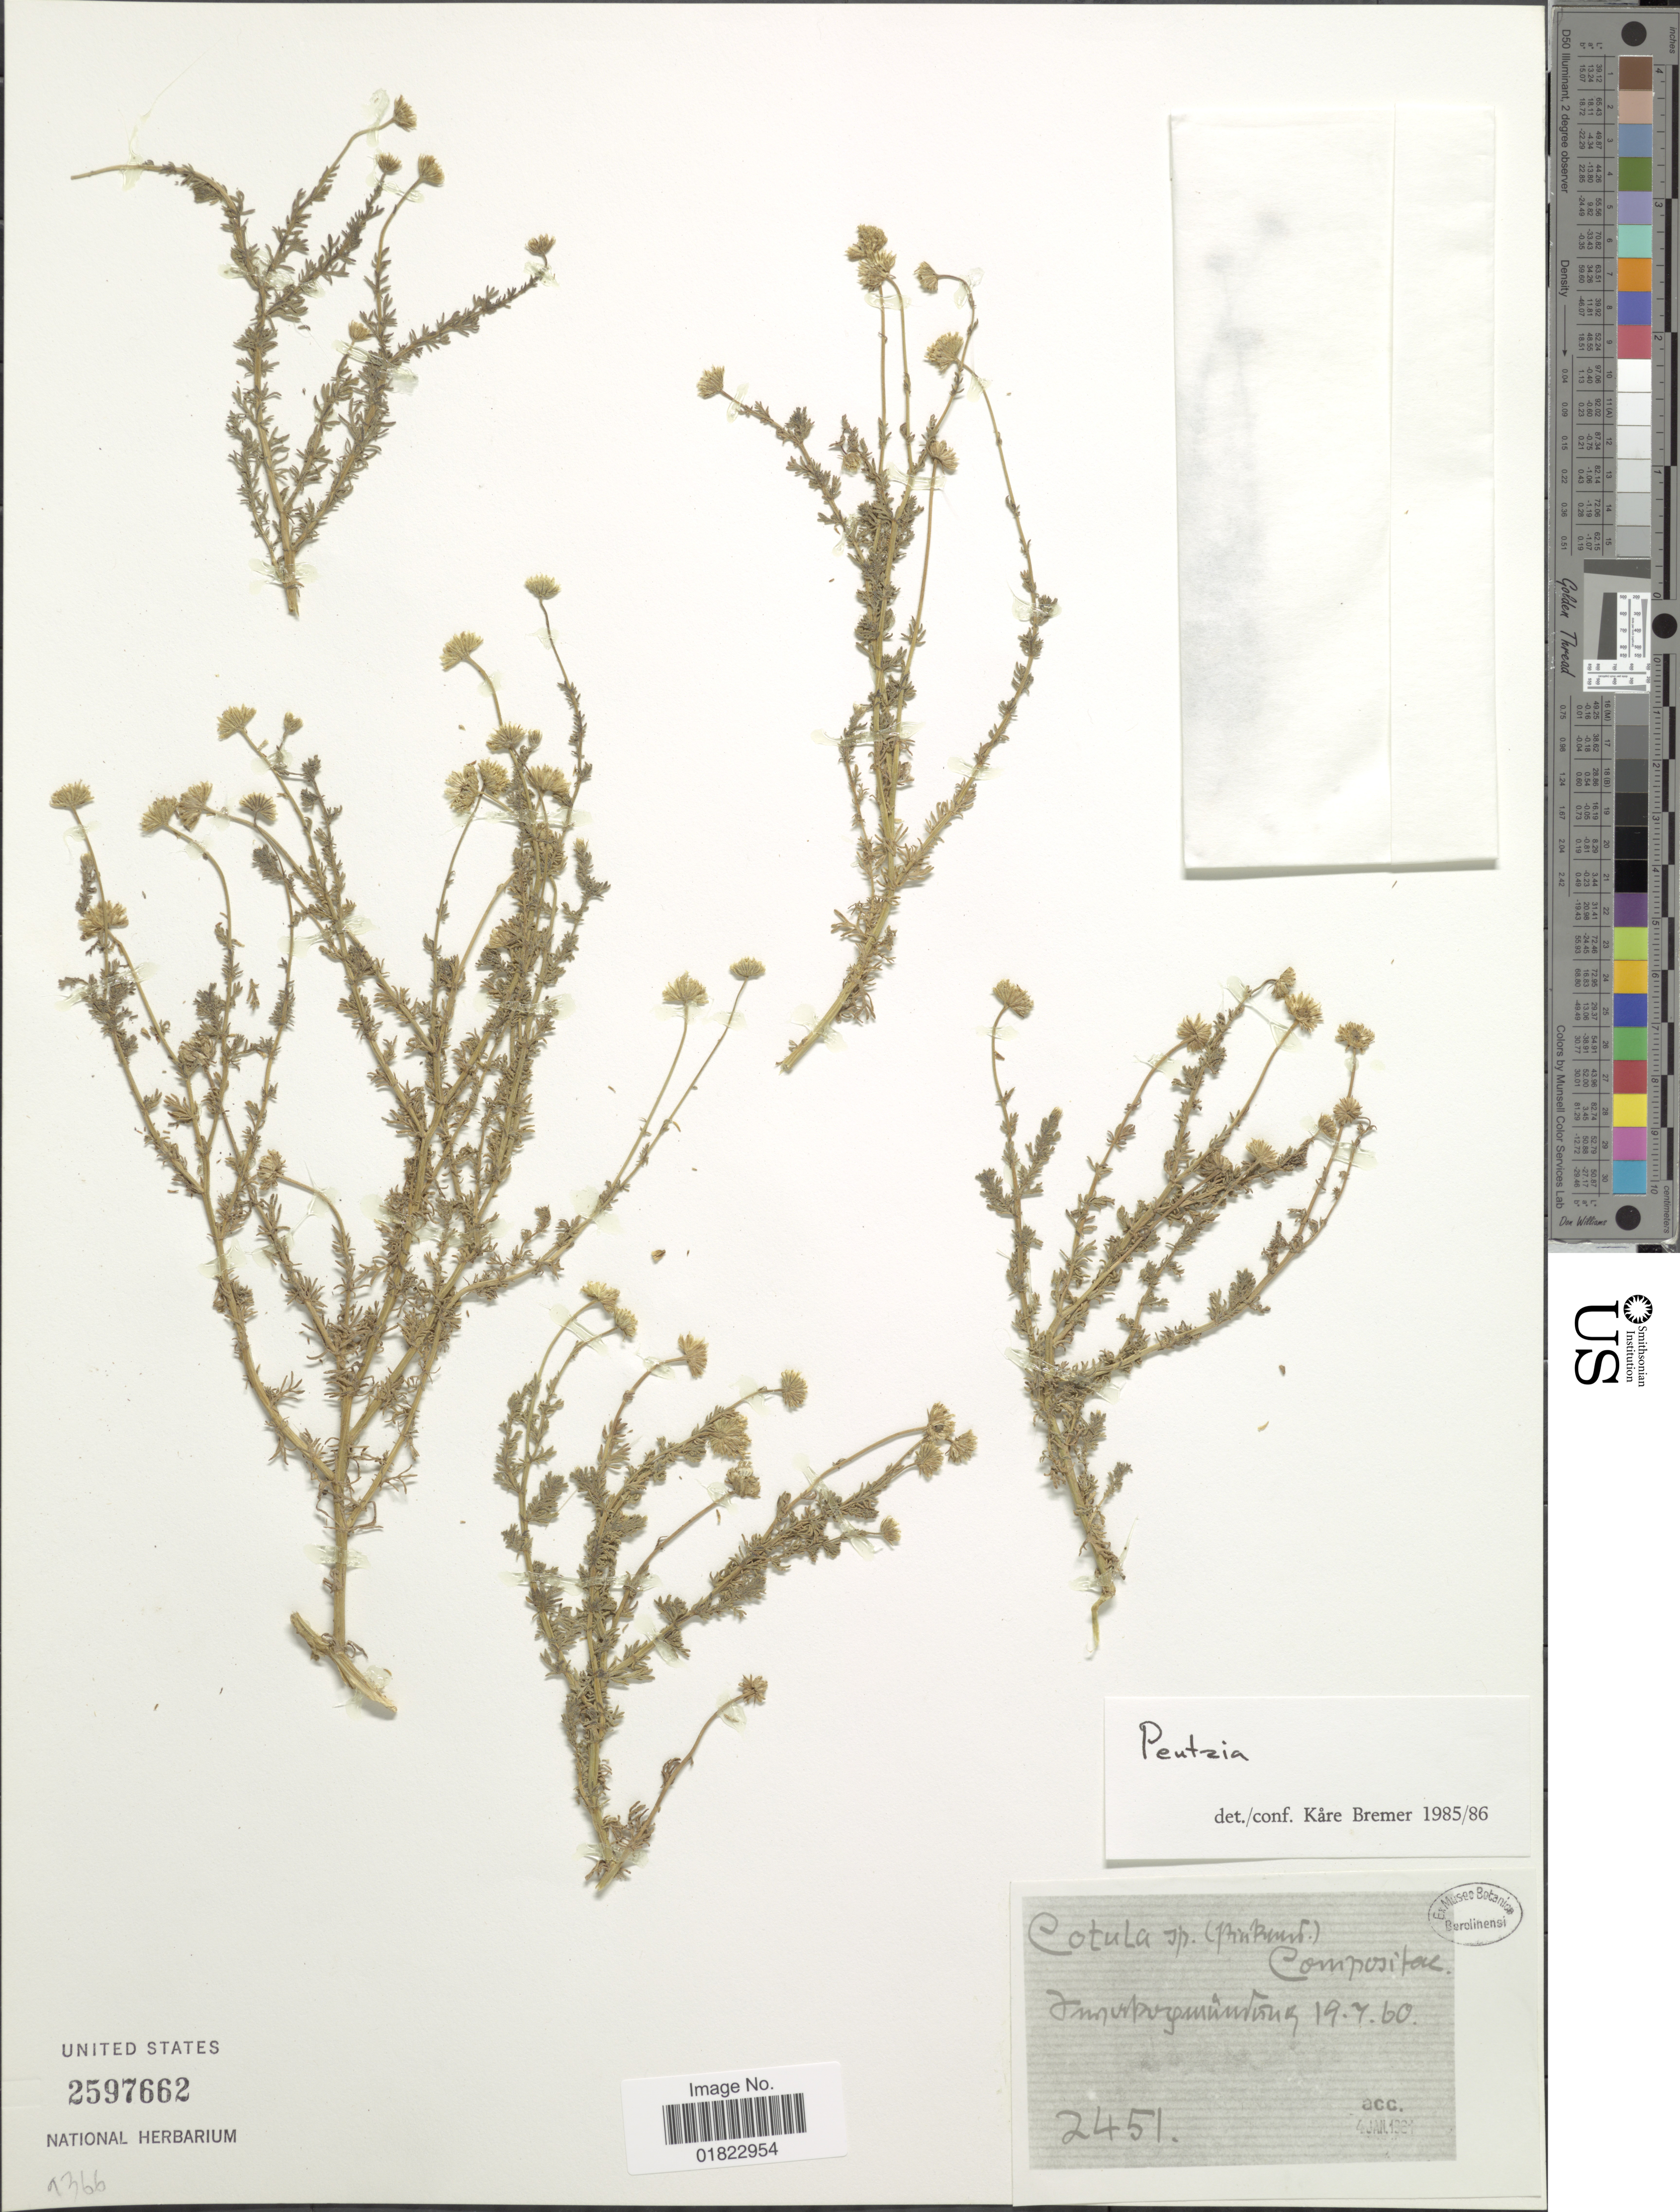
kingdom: Plantae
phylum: Tracheophyta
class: Magnoliopsida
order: Asterales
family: Asteraceae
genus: Pentzia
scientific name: Pentzia sp.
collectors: ex Museo Botanico Berolinensi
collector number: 2451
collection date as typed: Transcribed d/m/y: 19/7/60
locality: X.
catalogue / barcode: US 2597662